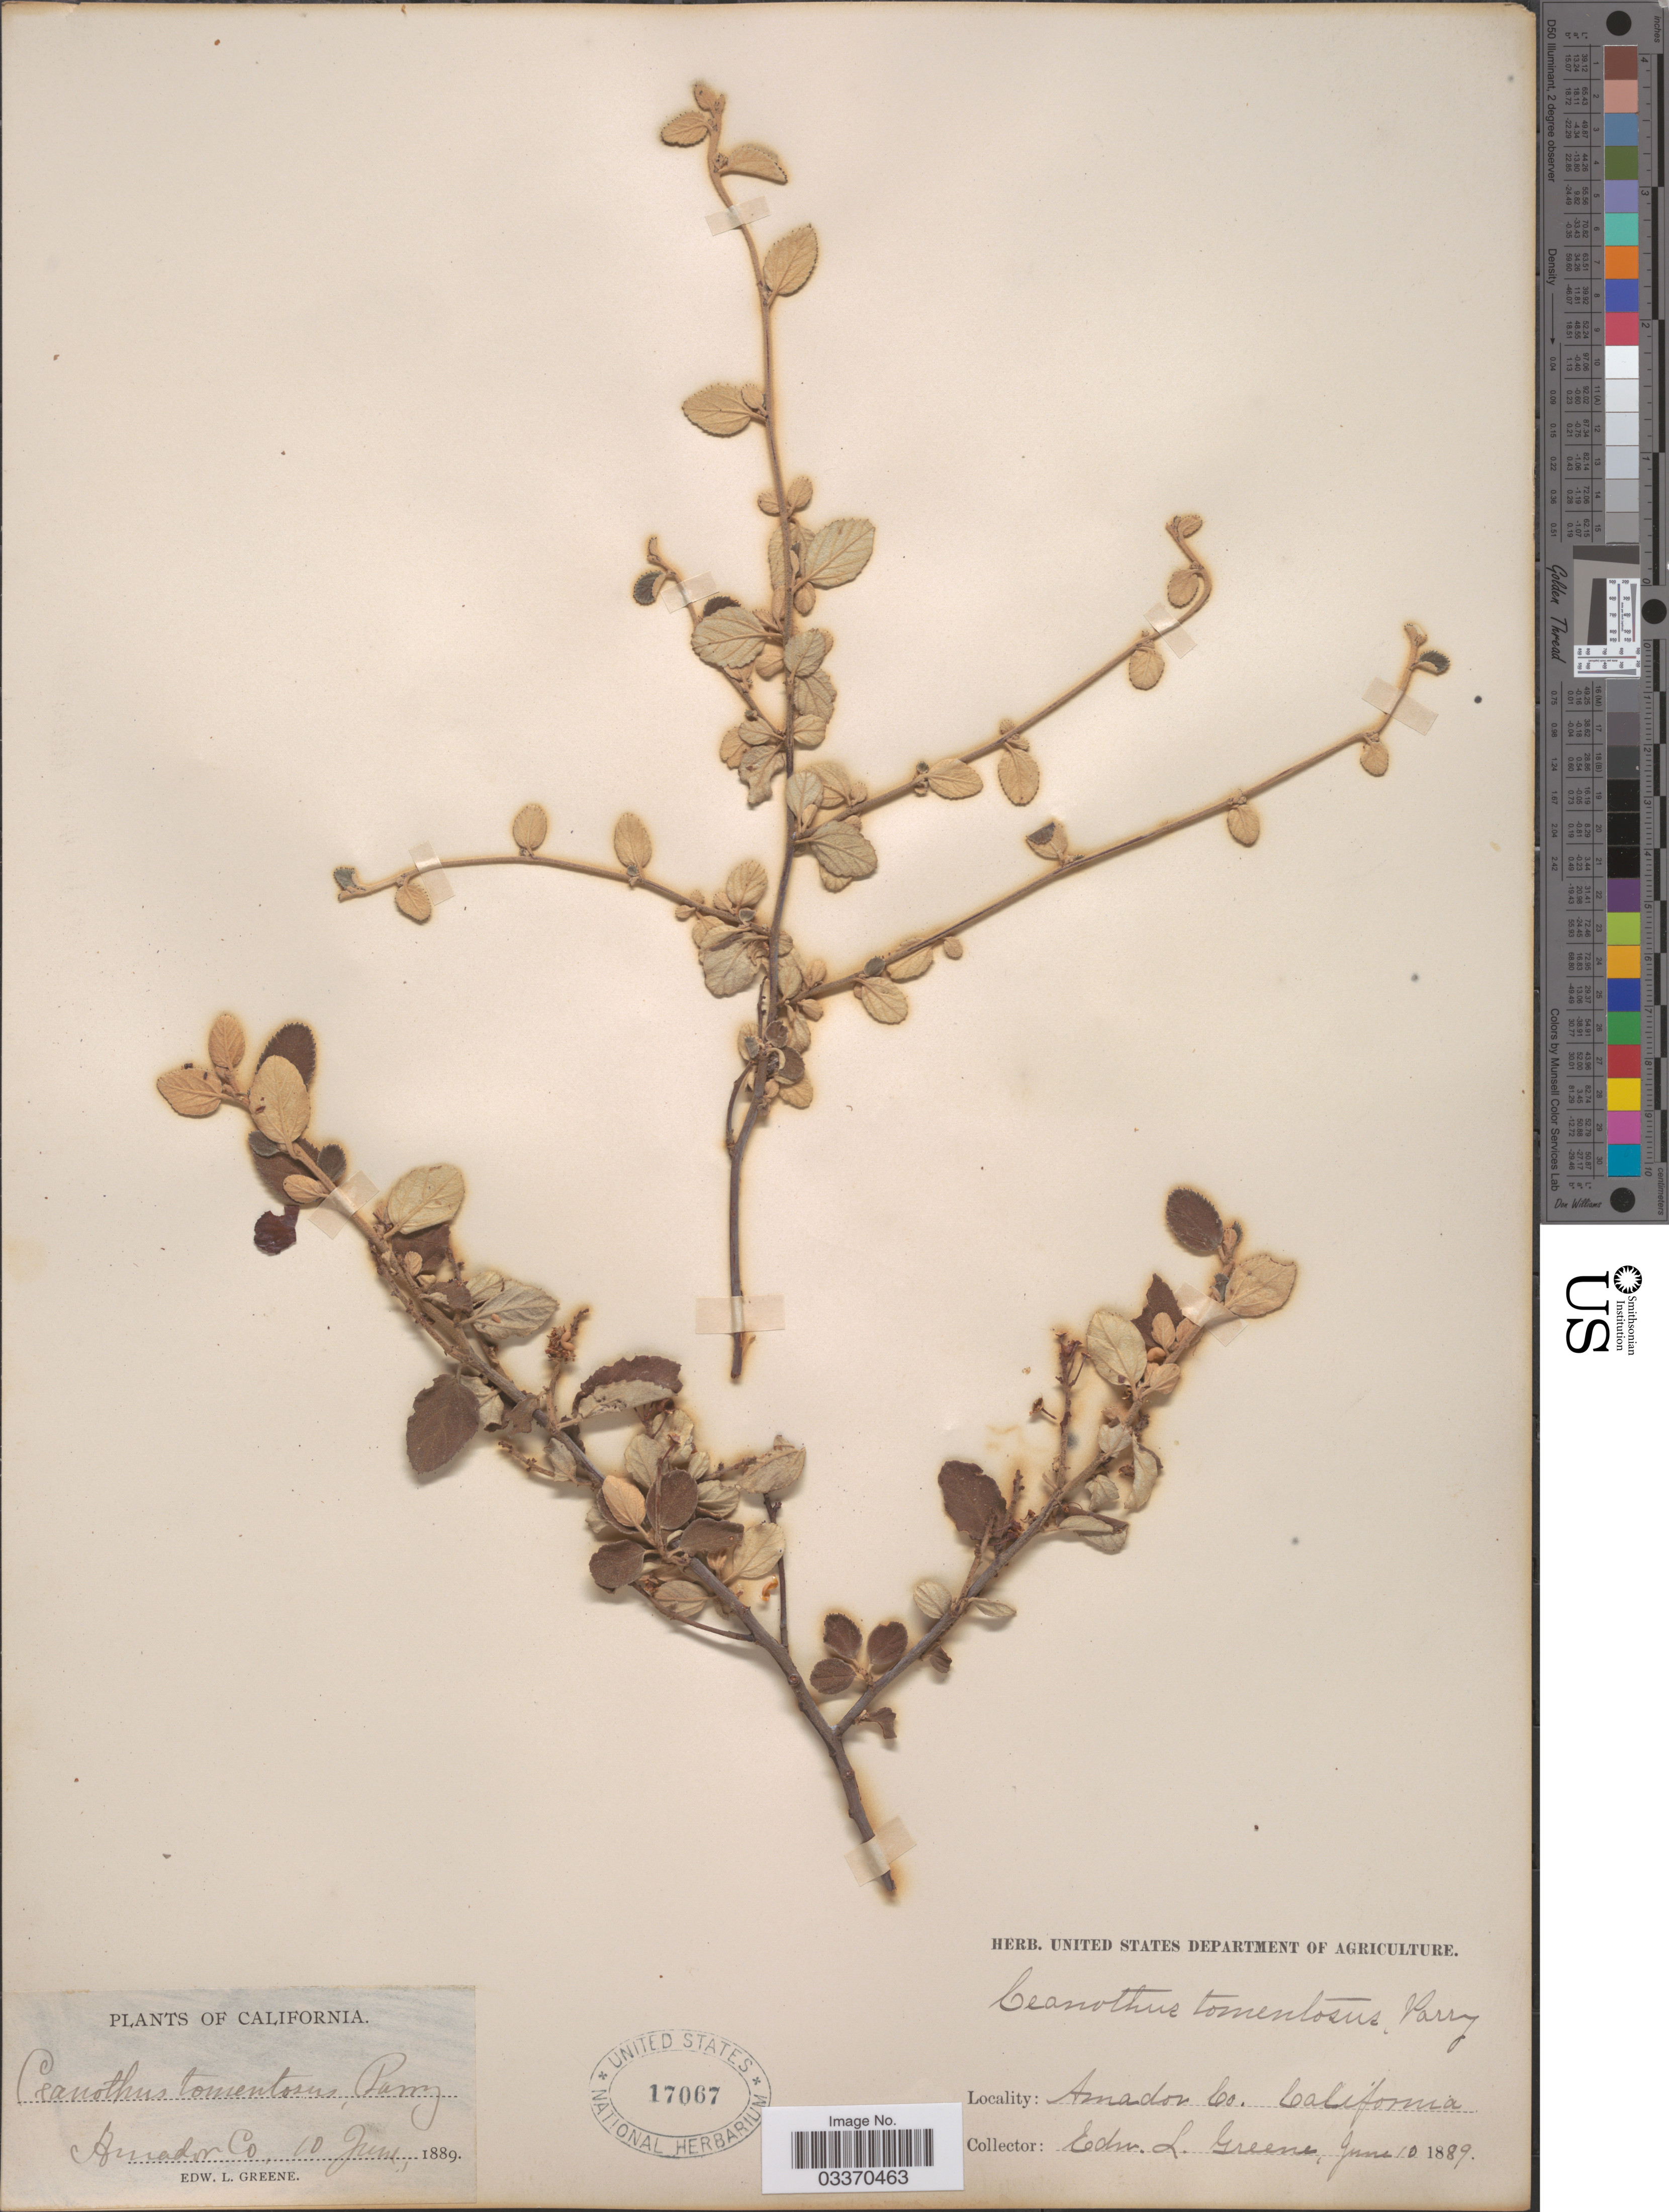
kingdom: Plantae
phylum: Tracheophyta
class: Magnoliopsida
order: Rosales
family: Rhamnaceae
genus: Ceanothus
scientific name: Ceanothus tomentosus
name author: Parry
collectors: E. L. Greene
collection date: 1889-06-10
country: United States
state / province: California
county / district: Amador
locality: Amador Co.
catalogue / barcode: US 17067